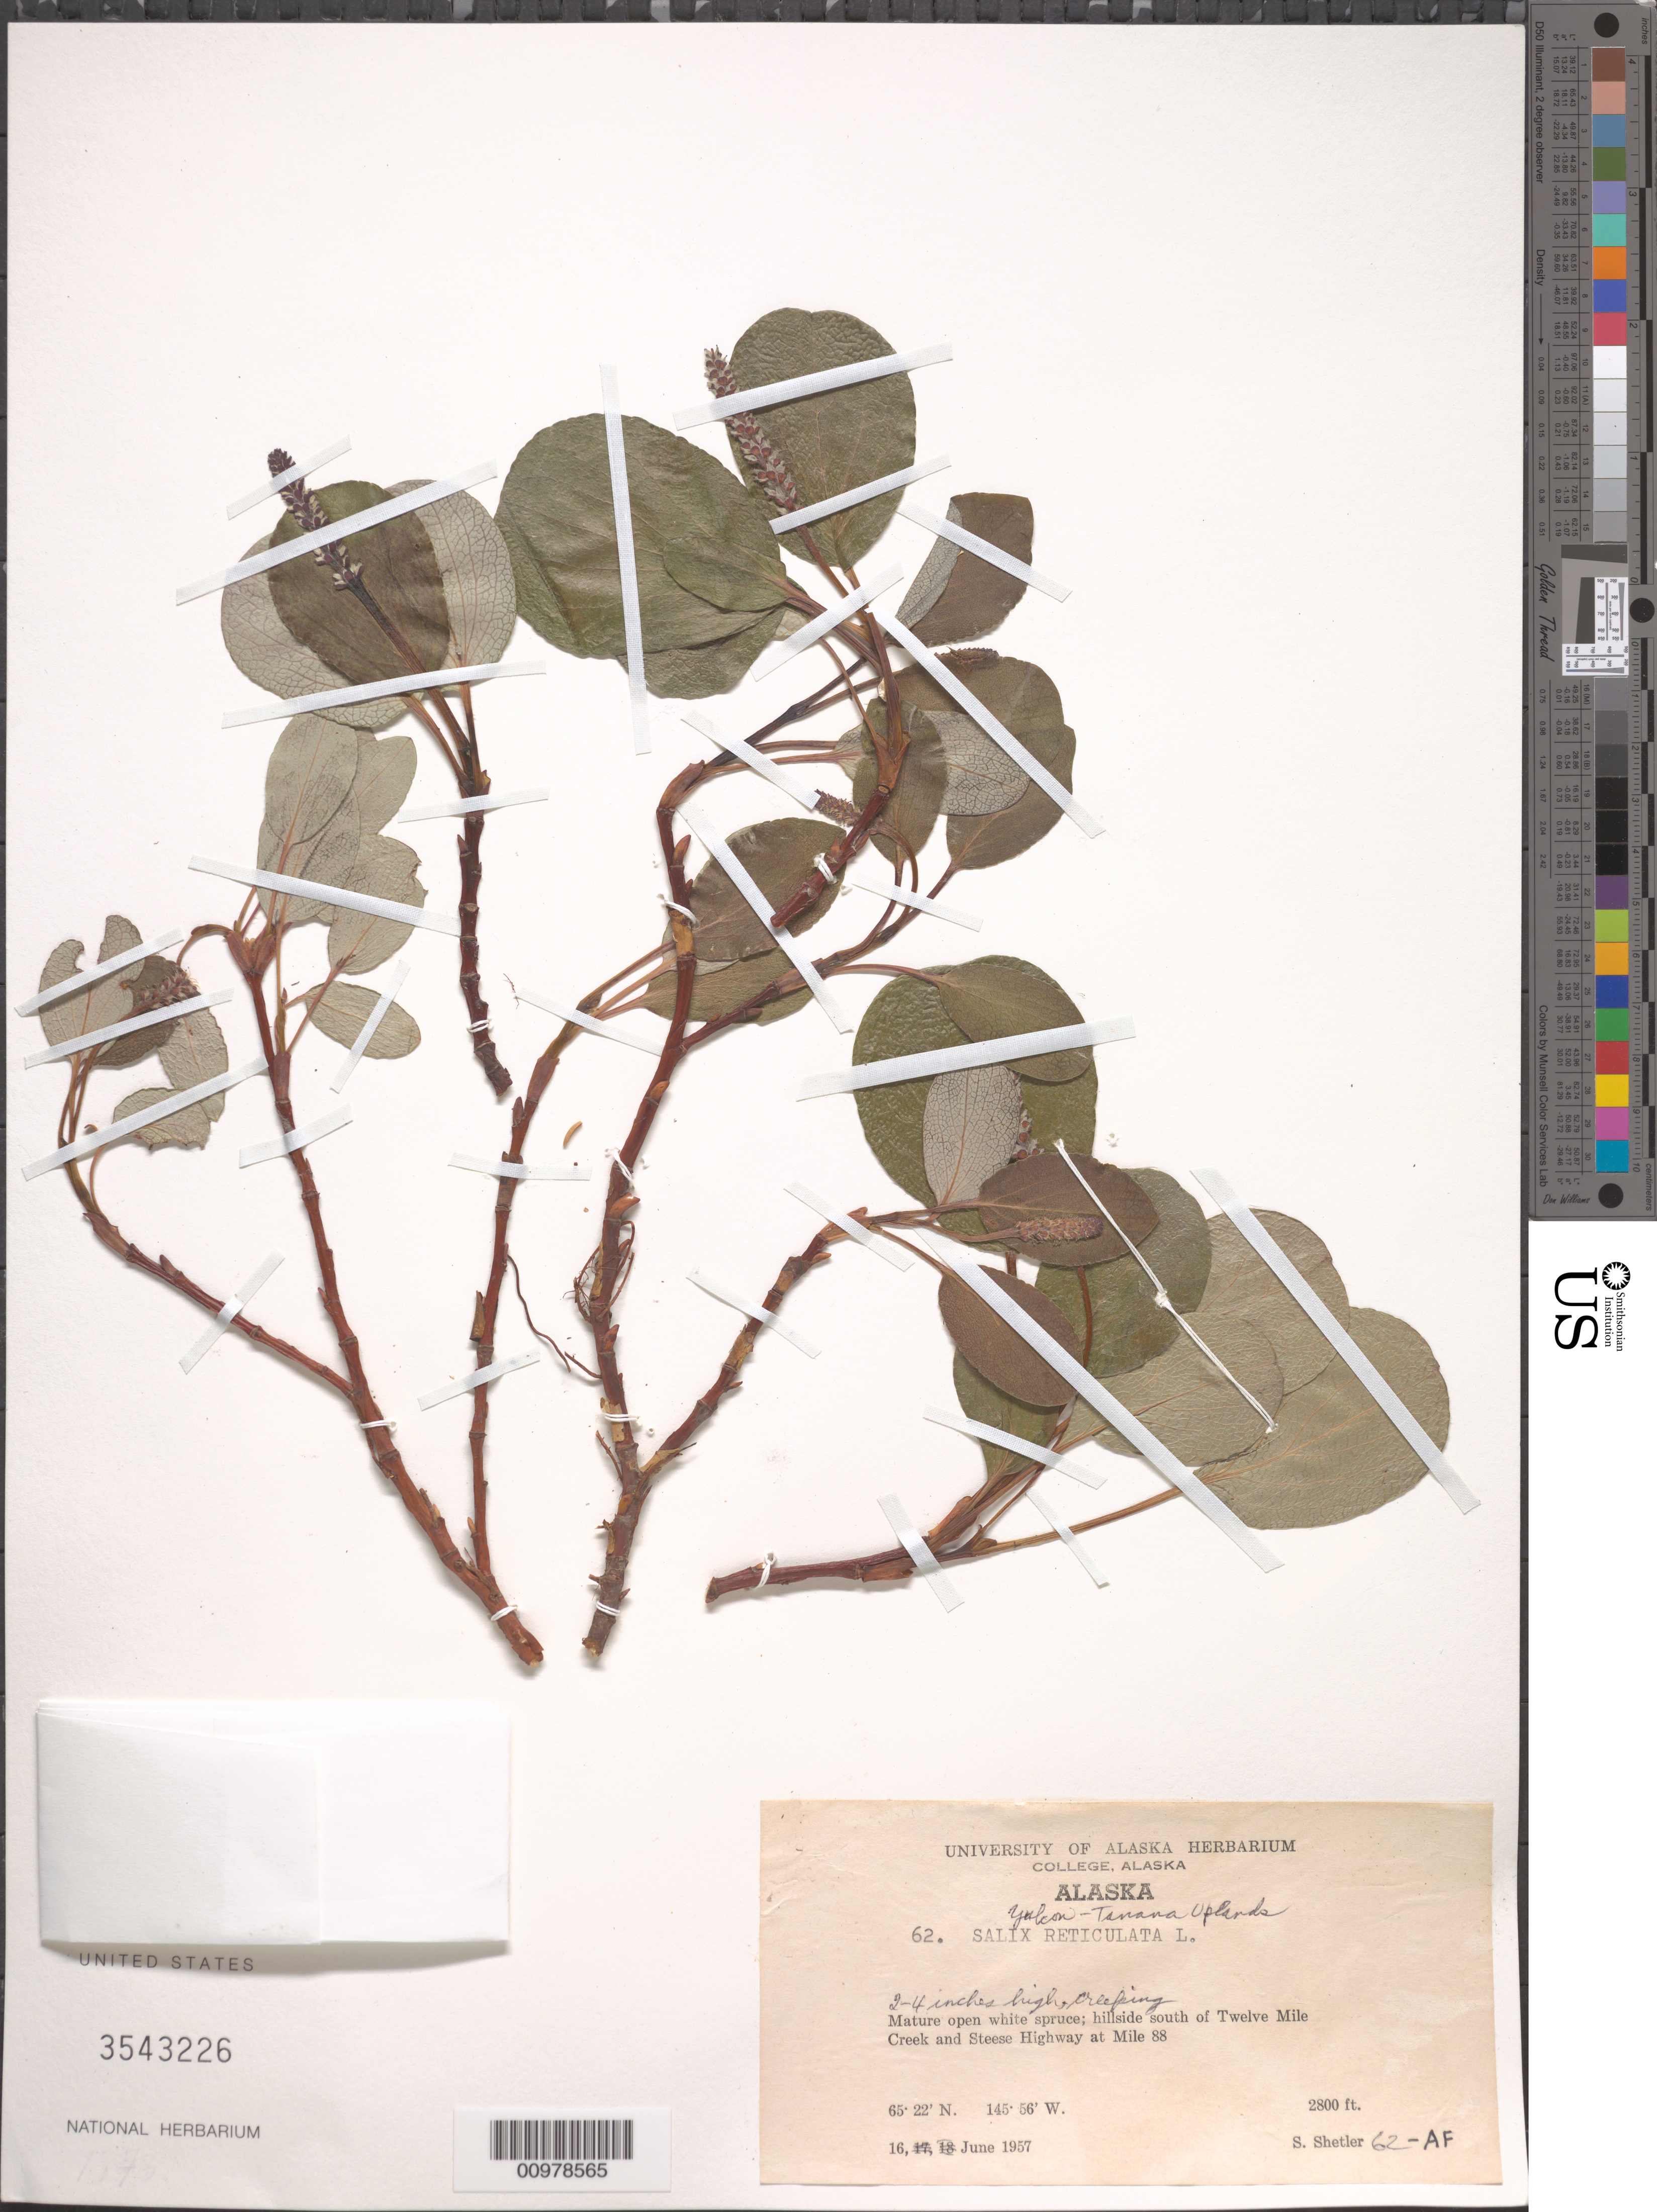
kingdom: Plantae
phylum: Tracheophyta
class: Magnoliopsida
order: Malpighiales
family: Salicaceae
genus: Salix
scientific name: Salix reticulata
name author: L.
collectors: S. Shetler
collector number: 62-AF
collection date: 1957-06-16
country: United States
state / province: Alaska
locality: Hillside south of Twelve Mile Creek and Steese Highway at Mile 88.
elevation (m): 853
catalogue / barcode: US 3543226